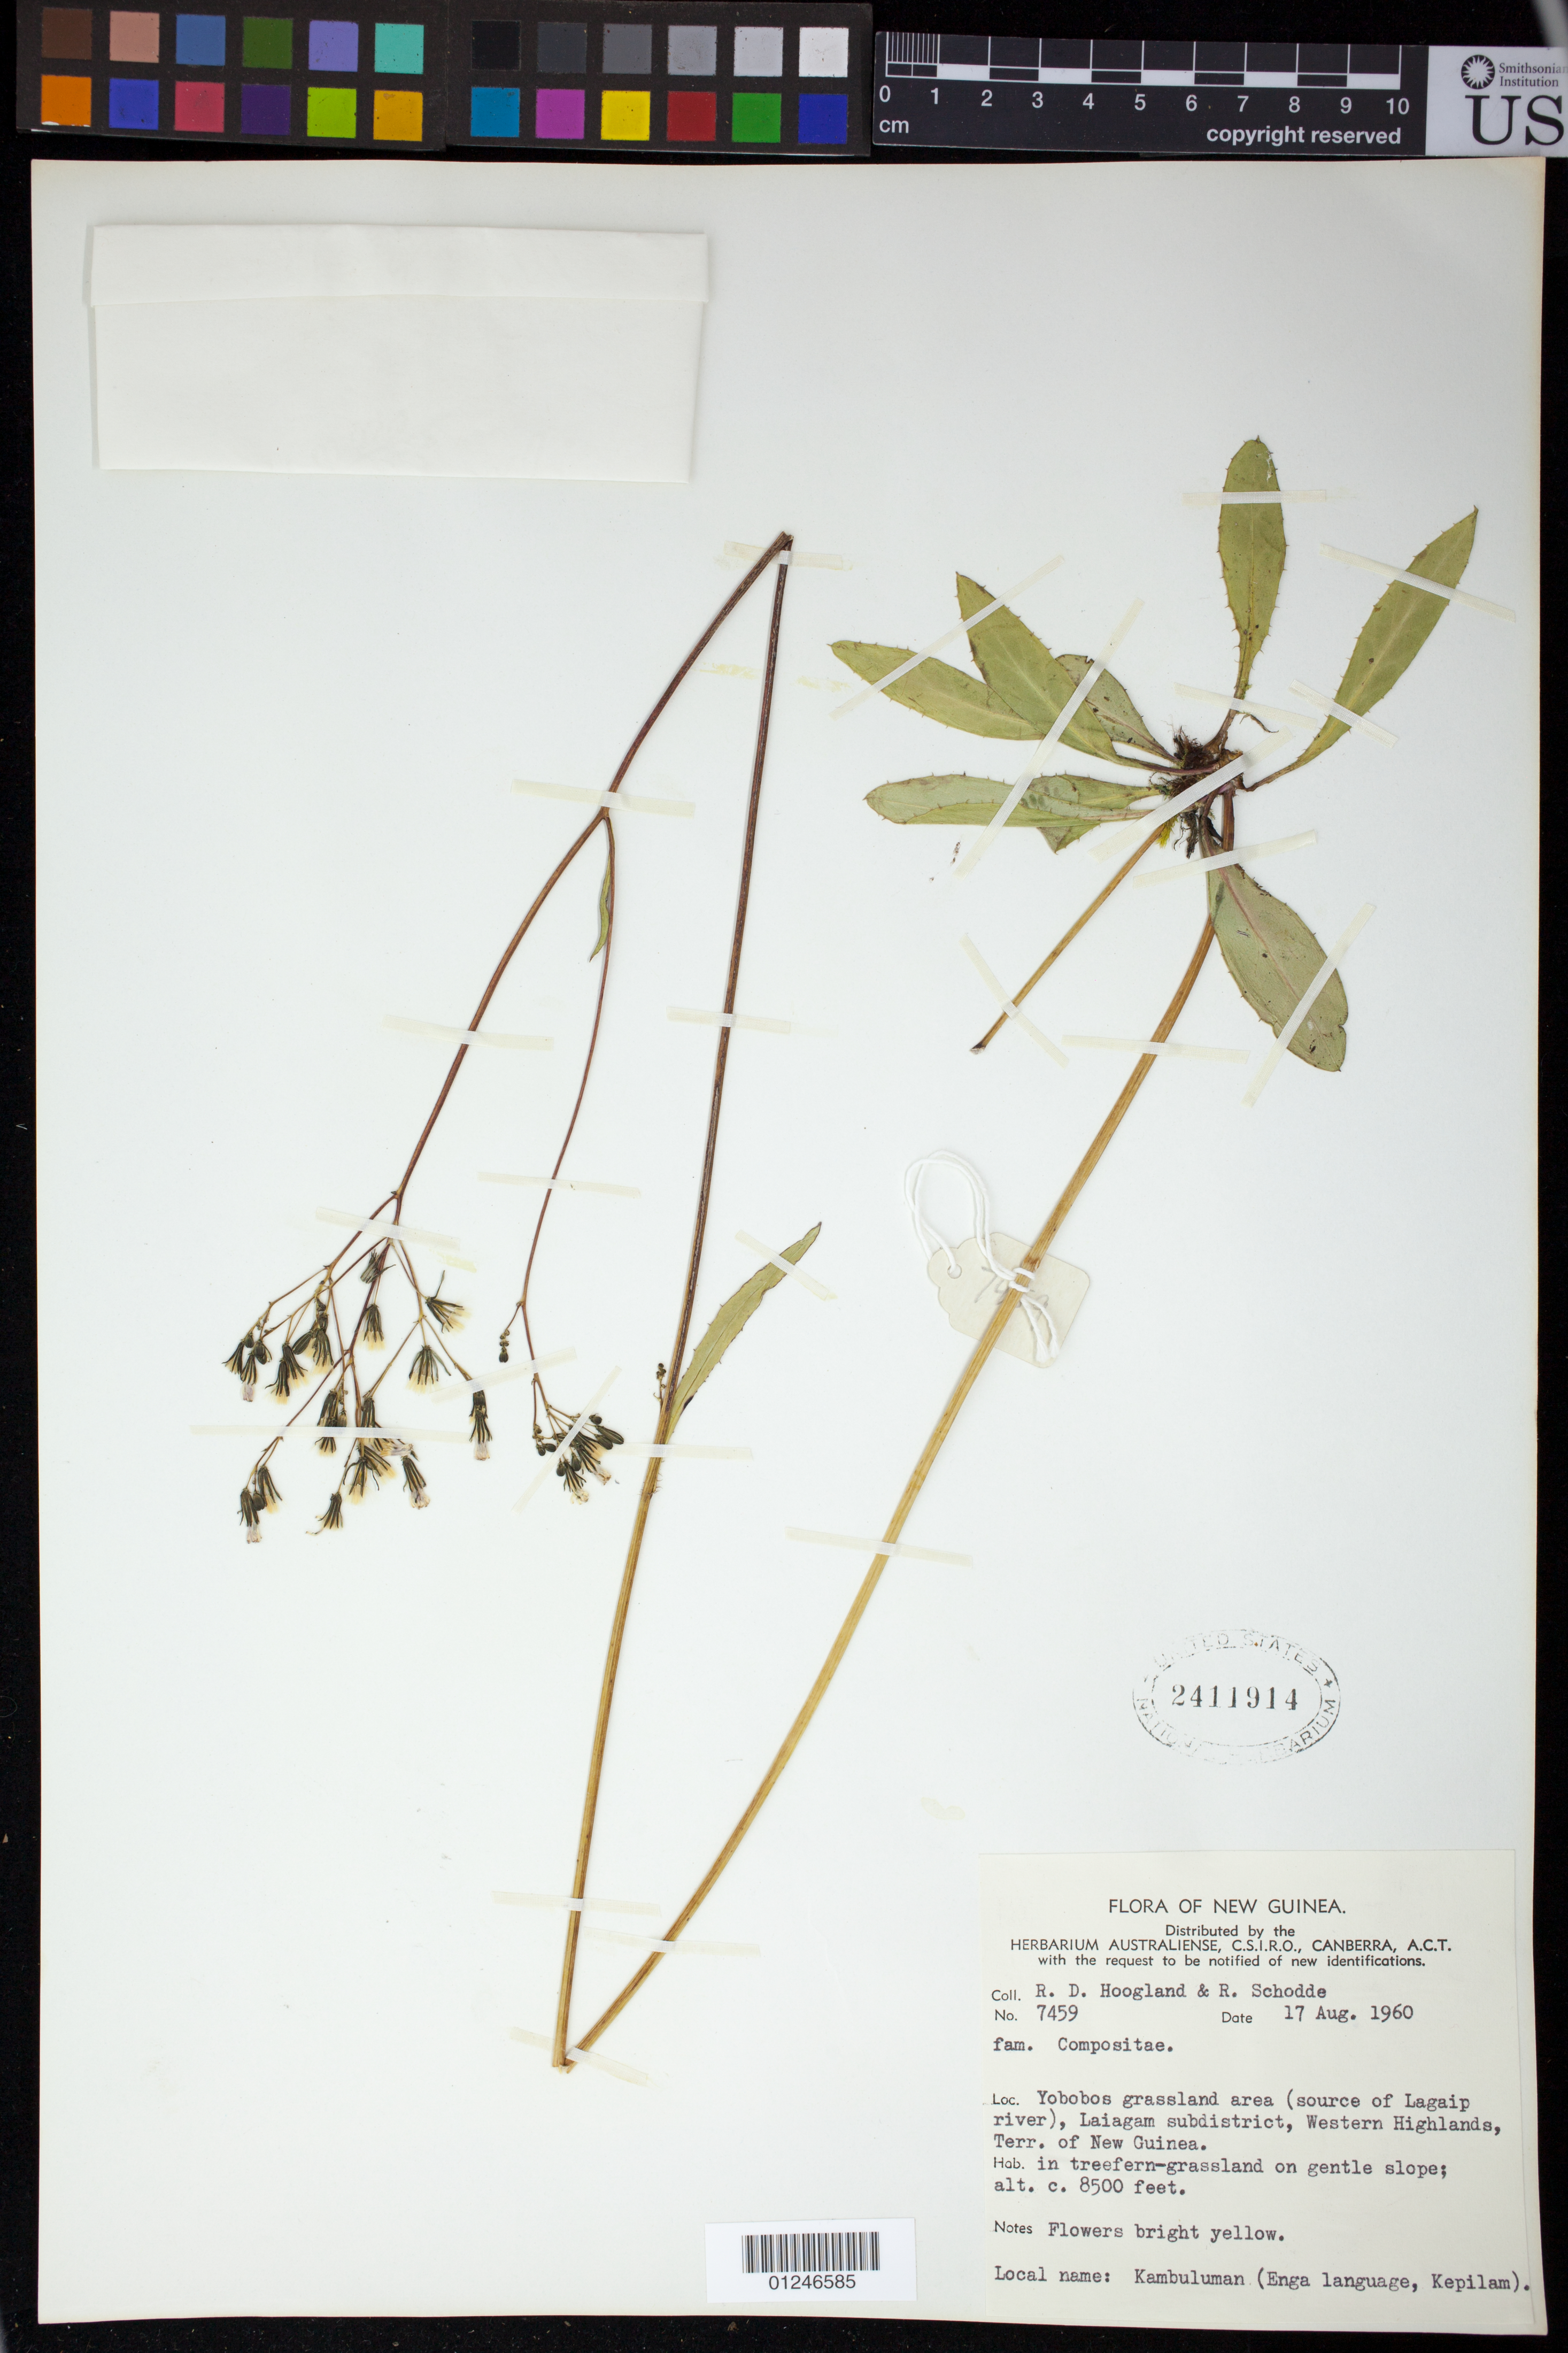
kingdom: Plantae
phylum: Tracheophyta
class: Magnoliopsida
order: Asterales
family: Asteraceae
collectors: R. D. Hoogland & R. Schodde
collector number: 7459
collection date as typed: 17 Aug 1960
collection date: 1960-08-17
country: Papua New Guinea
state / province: Enga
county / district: Laiagam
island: New Guinea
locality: Yobobos grassland area (source of Lagaip River)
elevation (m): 2591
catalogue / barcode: US 2411914